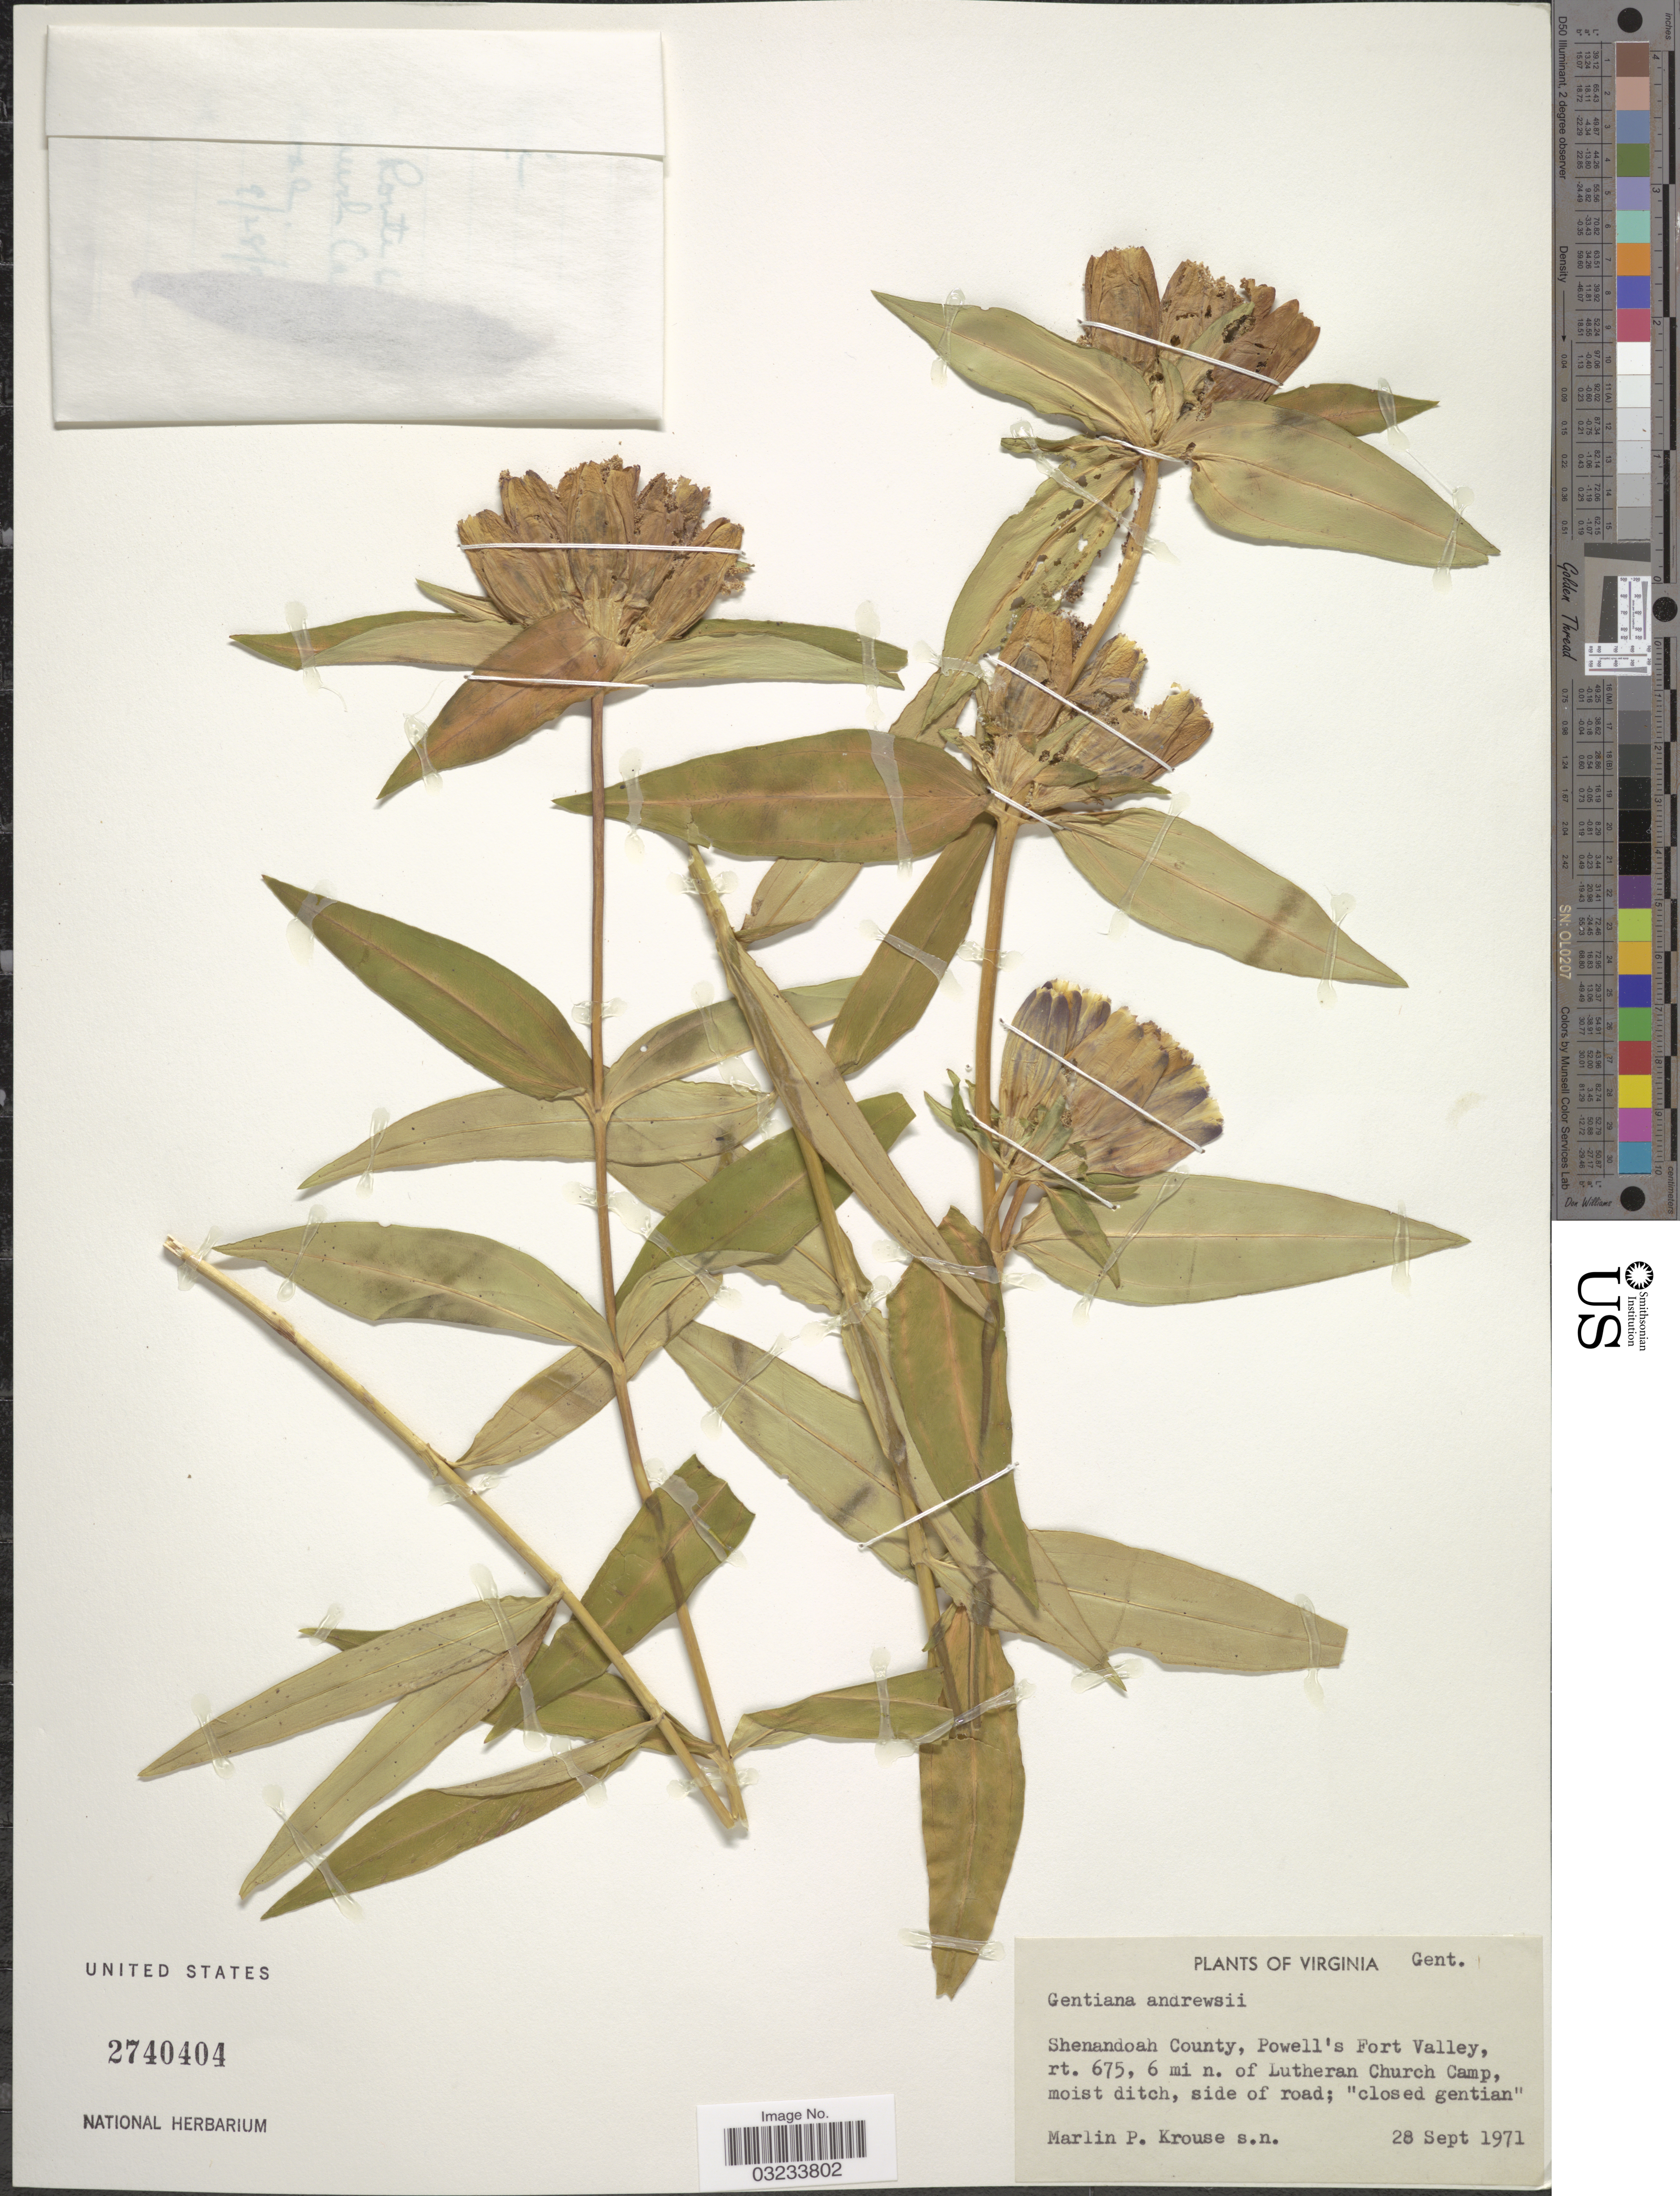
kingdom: Plantae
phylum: Tracheophyta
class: Magnoliopsida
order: Gentianales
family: Gentianaceae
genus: Gentiana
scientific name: Gentiana andrewsii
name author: Griseb.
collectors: M. Krouse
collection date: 1971-09-28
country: United States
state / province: Virginia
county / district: Shenandoah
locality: Shenandoah County, Powell's Fort Valley, rt. 675, 6 mi n. of Lutheran Church Camp.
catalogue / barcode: US 2740404